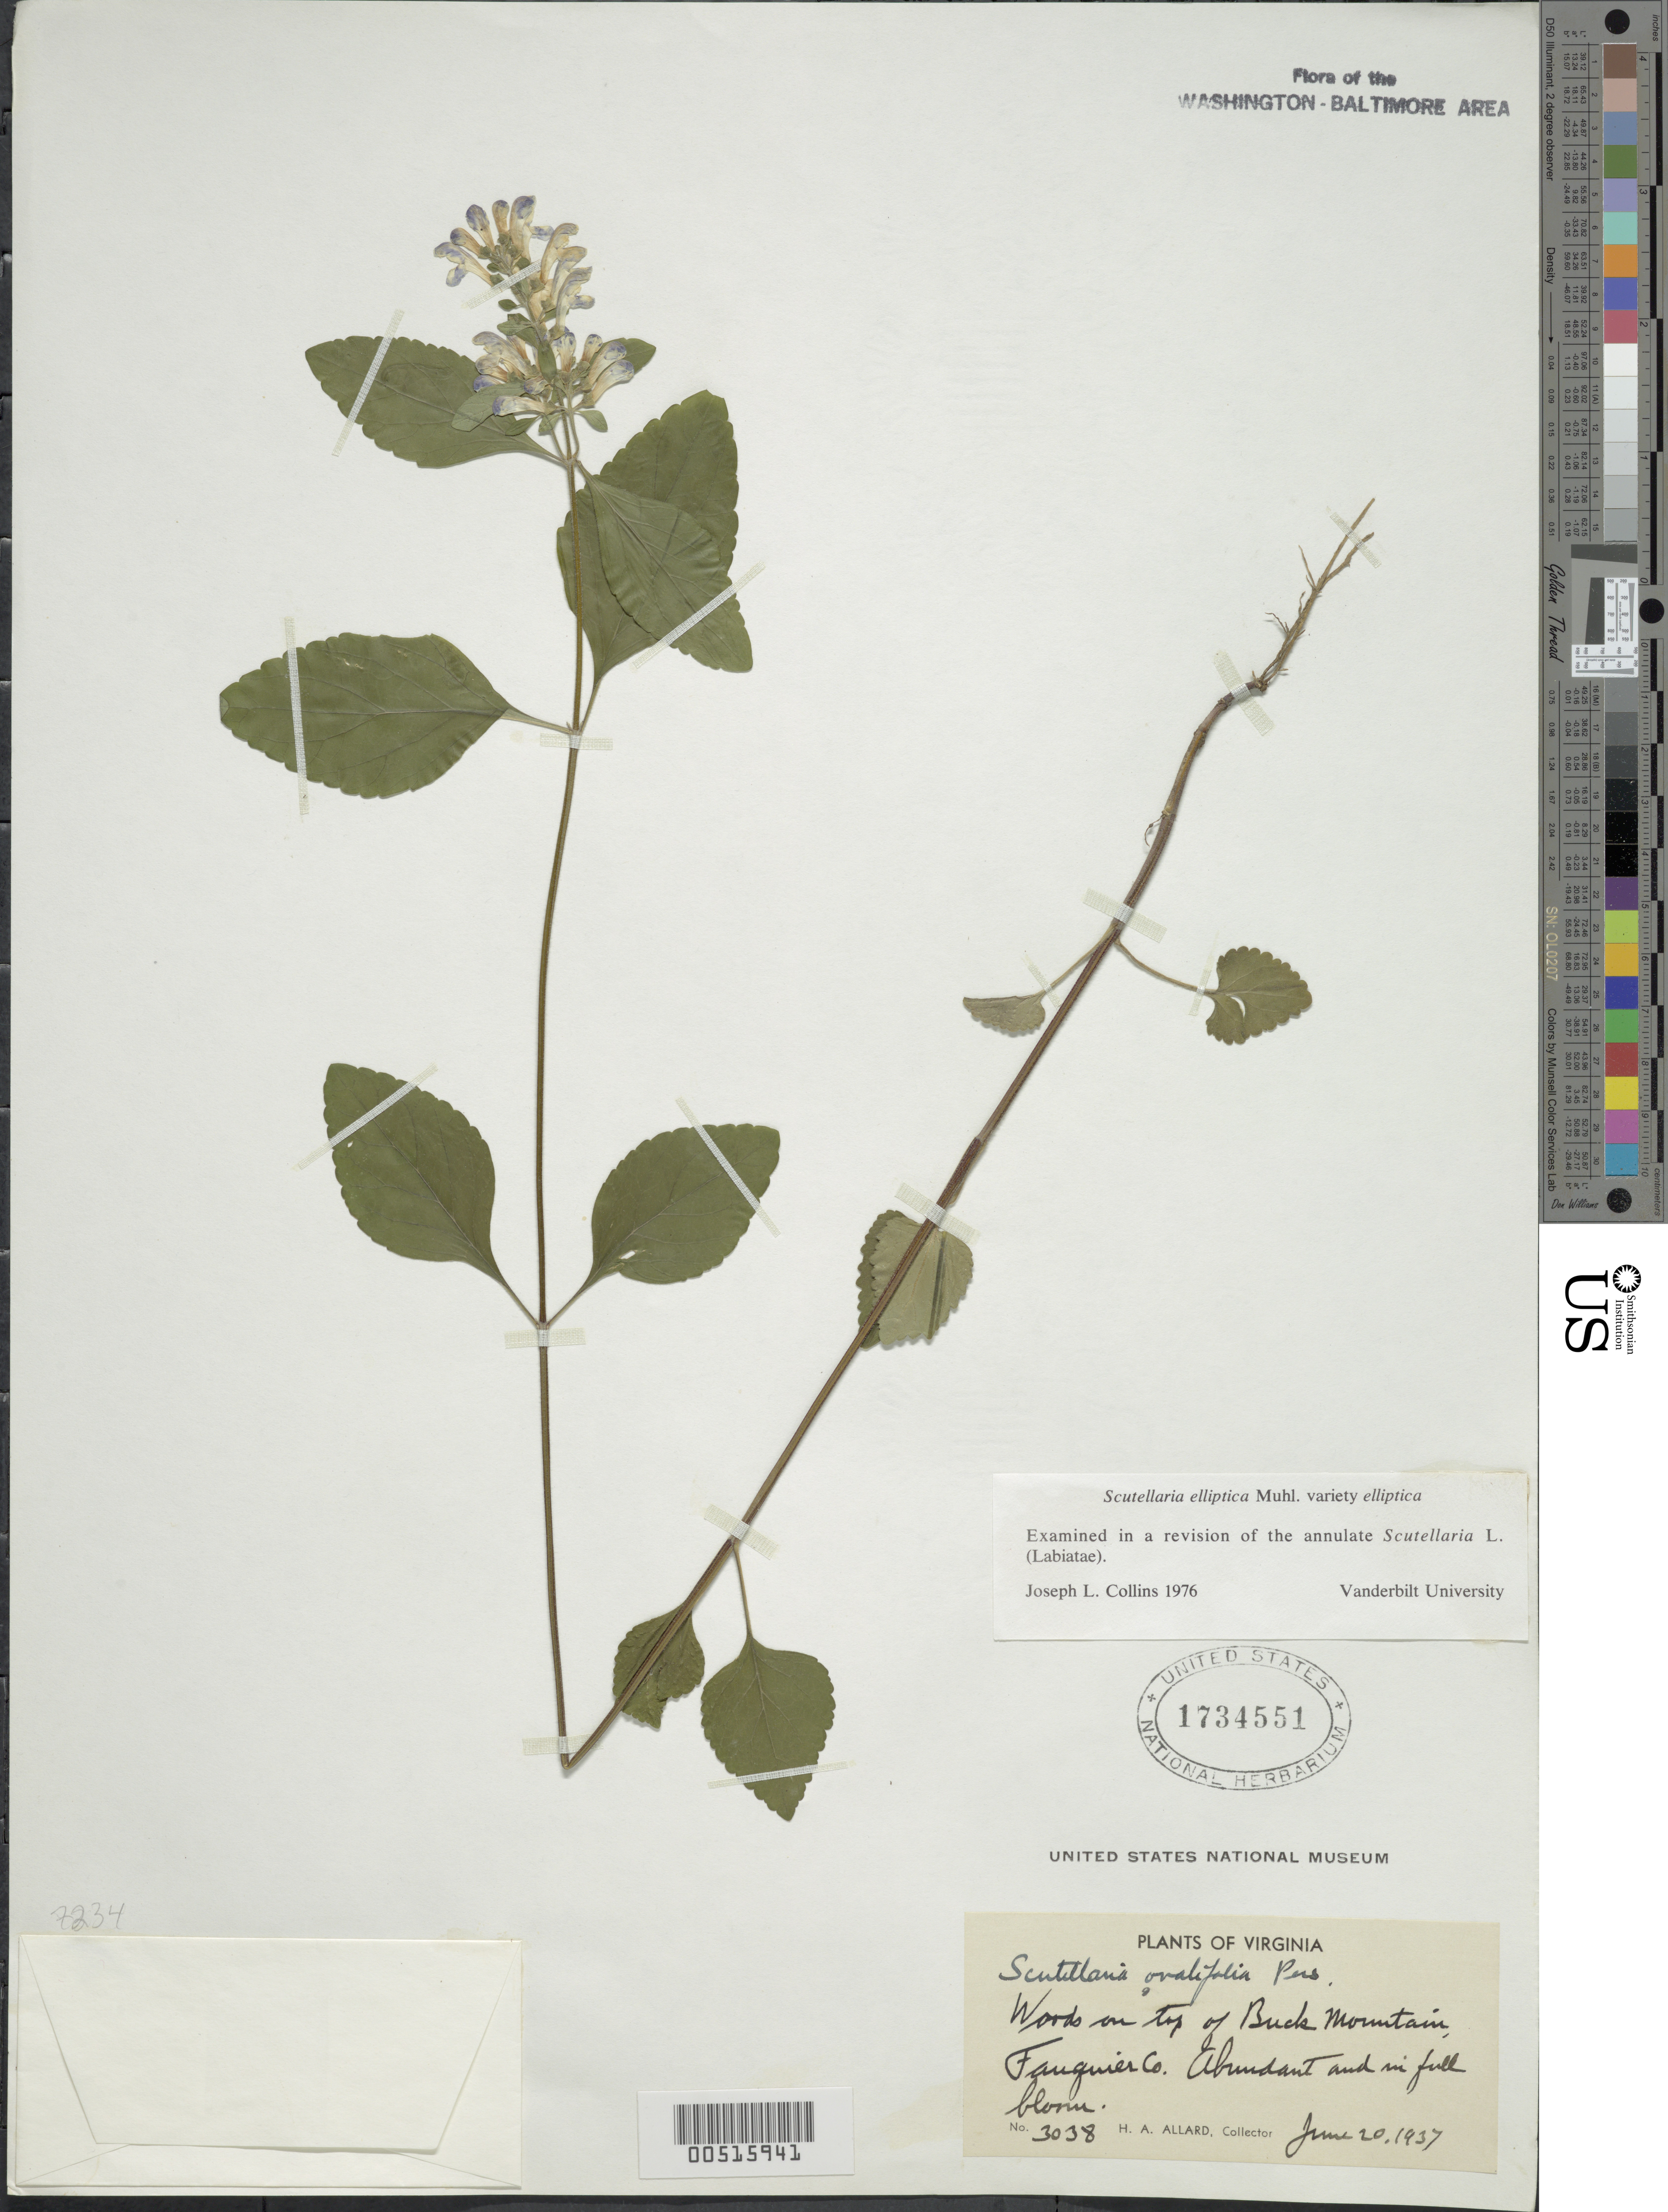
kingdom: Plantae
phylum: Tracheophyta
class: Magnoliopsida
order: Lamiales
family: Lamiaceae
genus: Scutellaria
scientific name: Scutellaria elliptica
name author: Muhl.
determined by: Collins, J. L.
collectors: H. A. Allard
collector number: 3038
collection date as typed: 20 Jun 1937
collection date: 1937-06-20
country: United States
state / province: Virginia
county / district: Fauquier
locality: Buck Mountain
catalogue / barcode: US 1734551